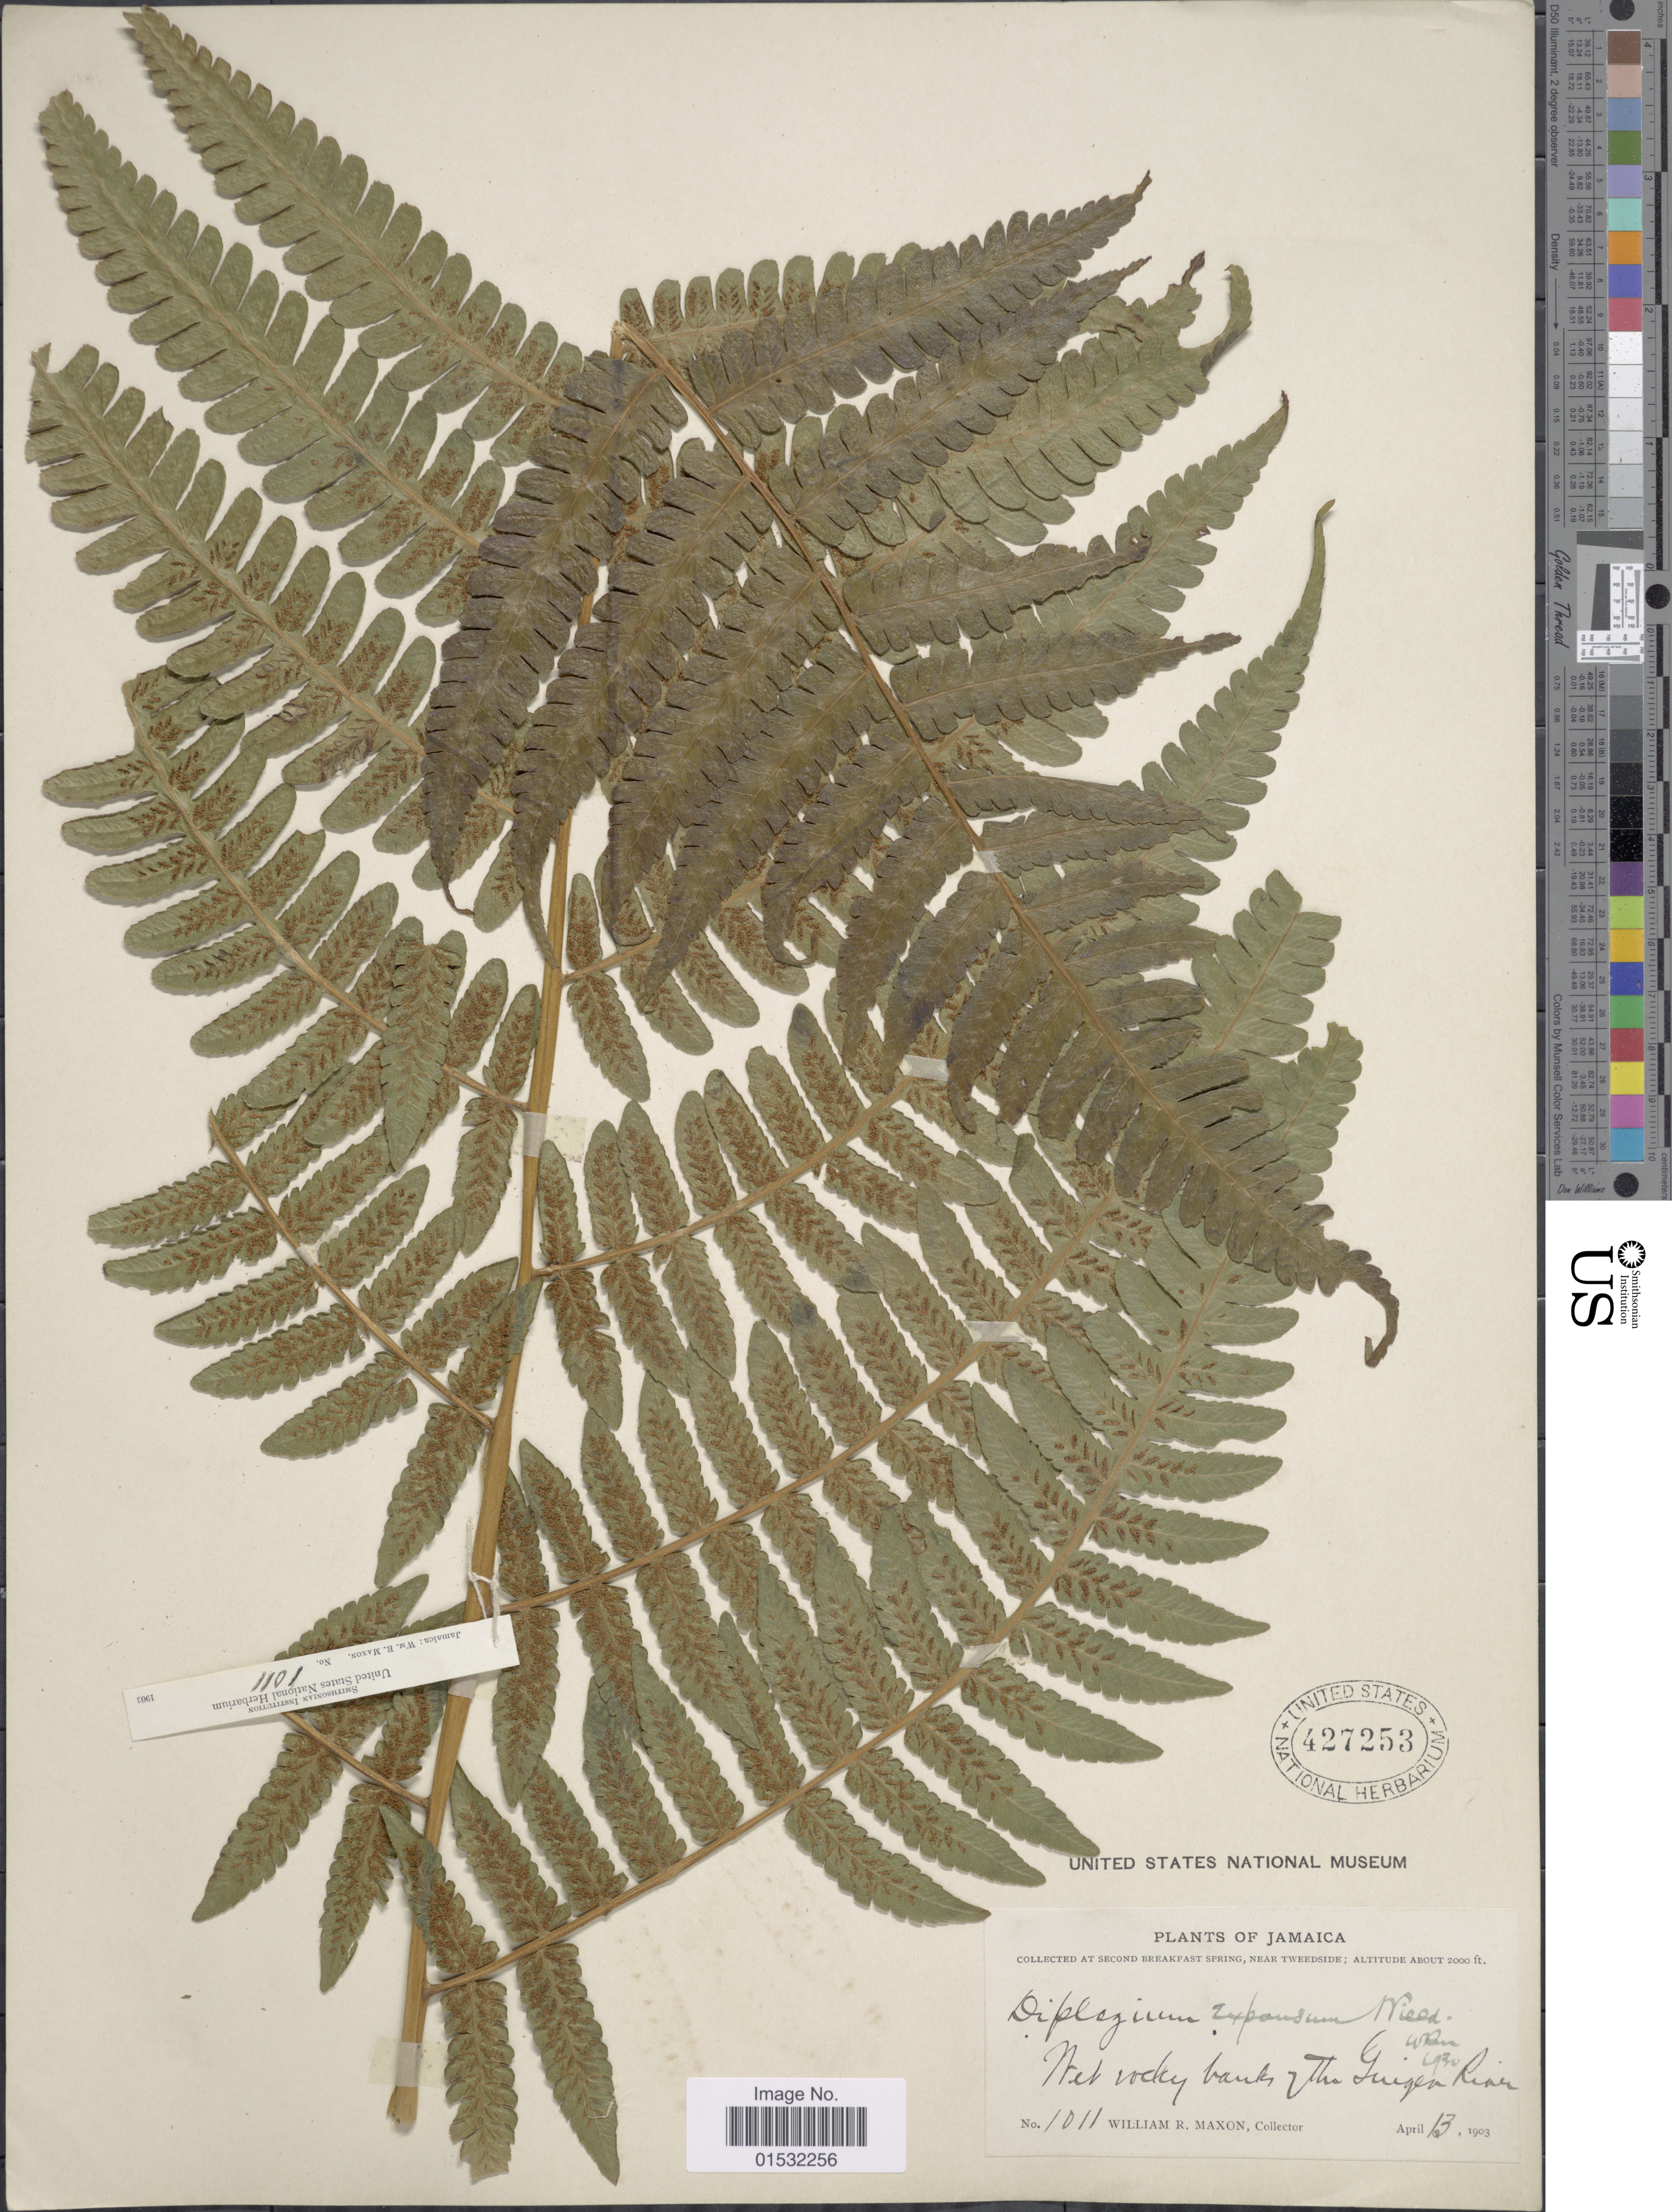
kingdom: Plantae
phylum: Tracheophyta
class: Polypodiopsida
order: Polypodiales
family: Athyriaceae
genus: Diplazium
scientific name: Diplazium expansum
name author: Willd.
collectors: W. R. Maxon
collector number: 1010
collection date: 1903-04-13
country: Jamaica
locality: Second Breakfast Spring, near Tweedside. Wet rocky banks of Ginger River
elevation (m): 610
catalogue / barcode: US 427253